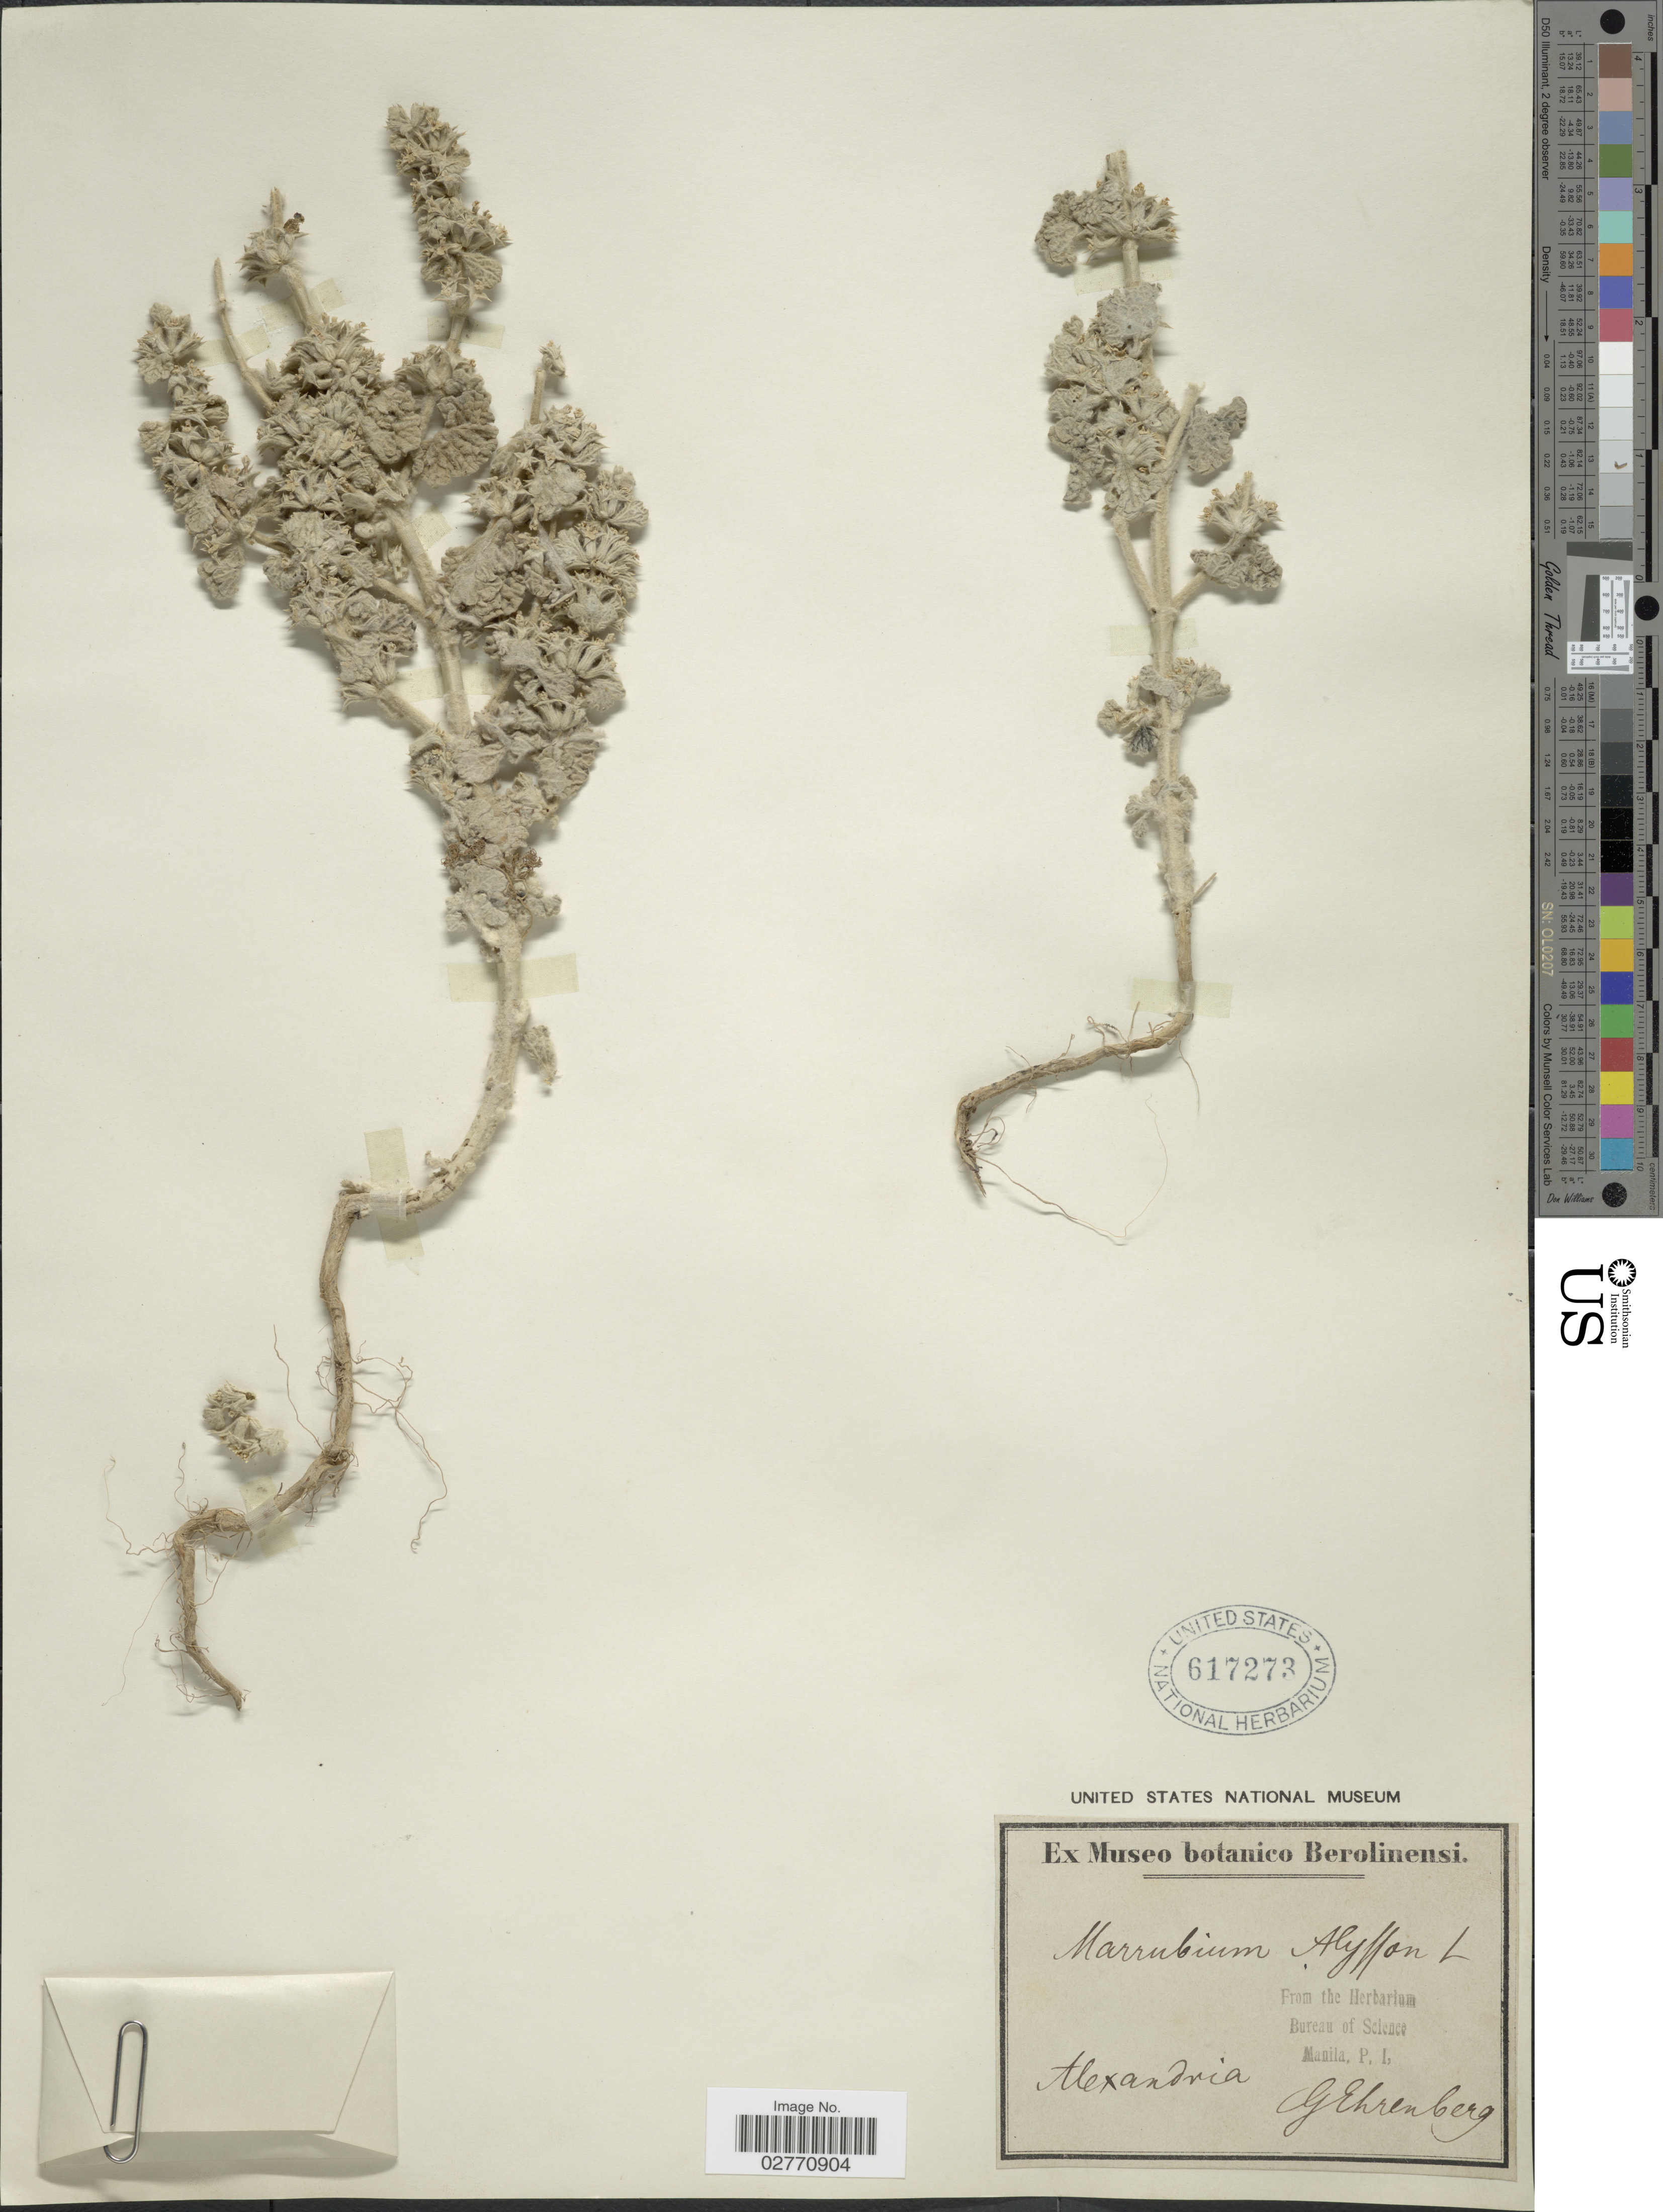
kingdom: Plantae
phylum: Tracheophyta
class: Magnoliopsida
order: Lamiales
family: Lamiaceae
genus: Marrubium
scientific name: Marrubium alysson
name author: L.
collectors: G. Ehrenberg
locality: Alexandria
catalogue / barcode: US 617273